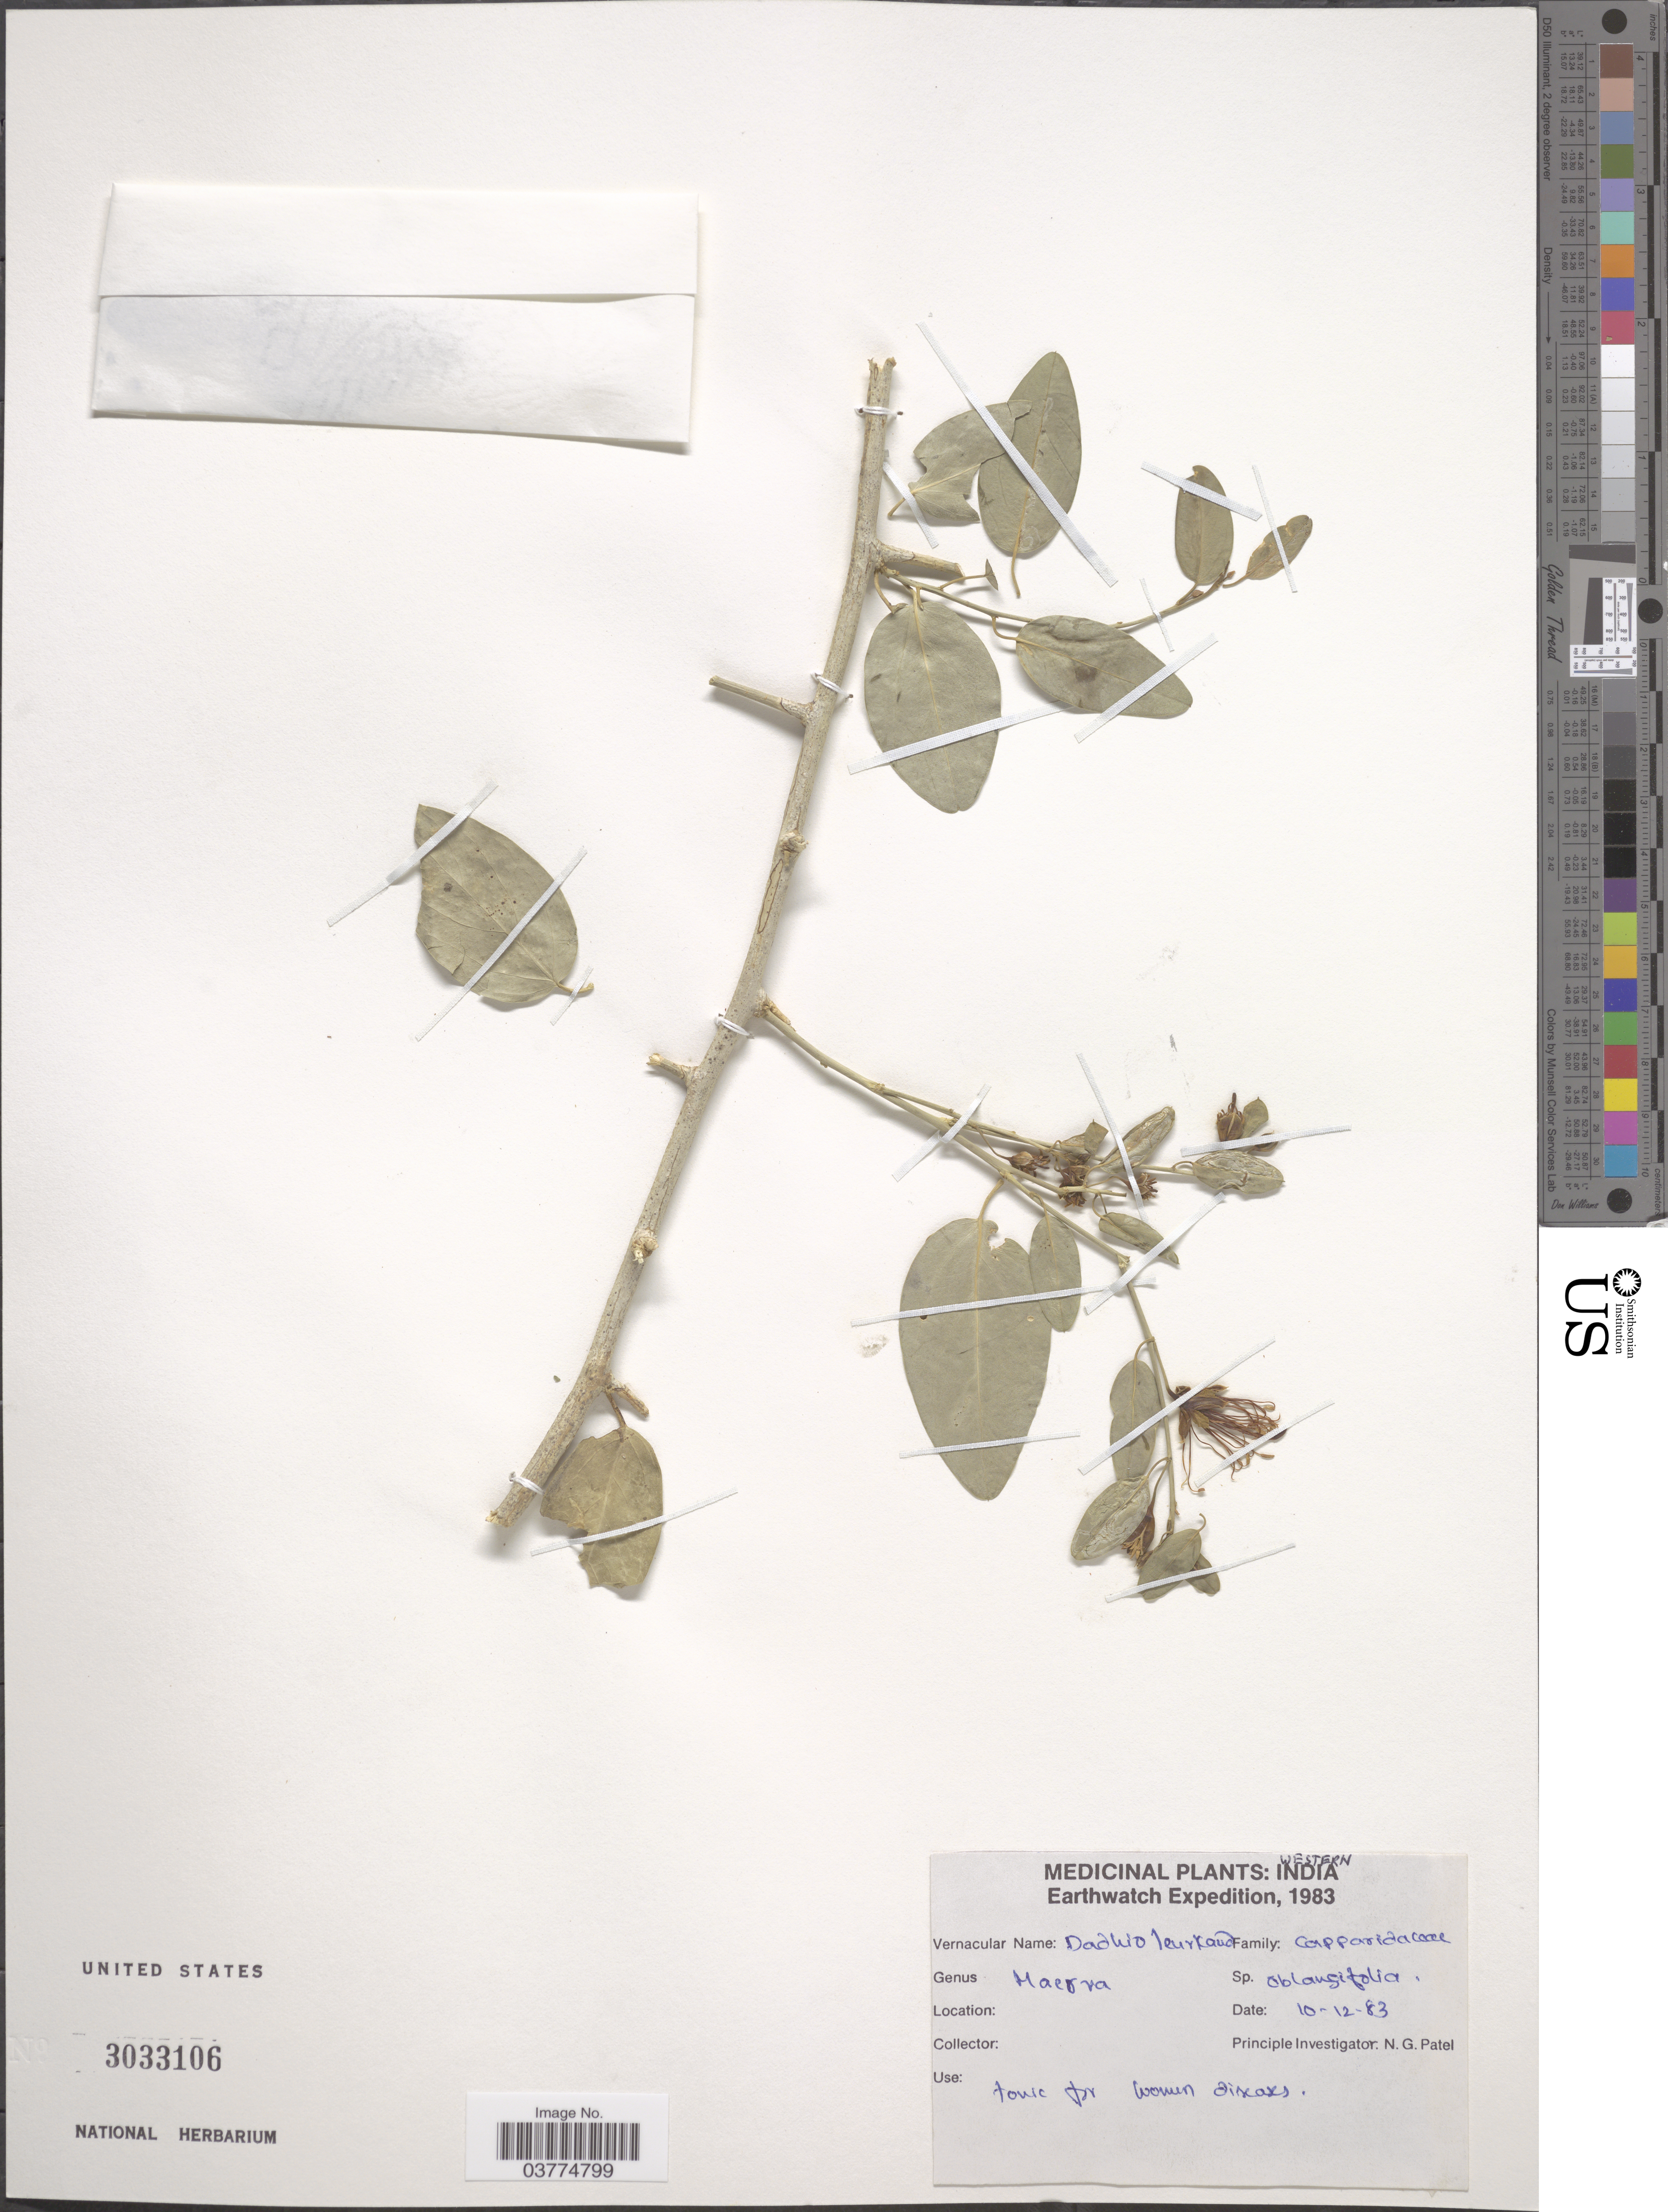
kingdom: Plantae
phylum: Tracheophyta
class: Magnoliopsida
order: Brassicales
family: Capparaceae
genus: Maerua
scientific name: Maerua oblongifolia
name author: (Forssk.) A. Rich.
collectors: N. Patel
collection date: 1983-12-10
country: India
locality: Western India.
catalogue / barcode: US 3033106